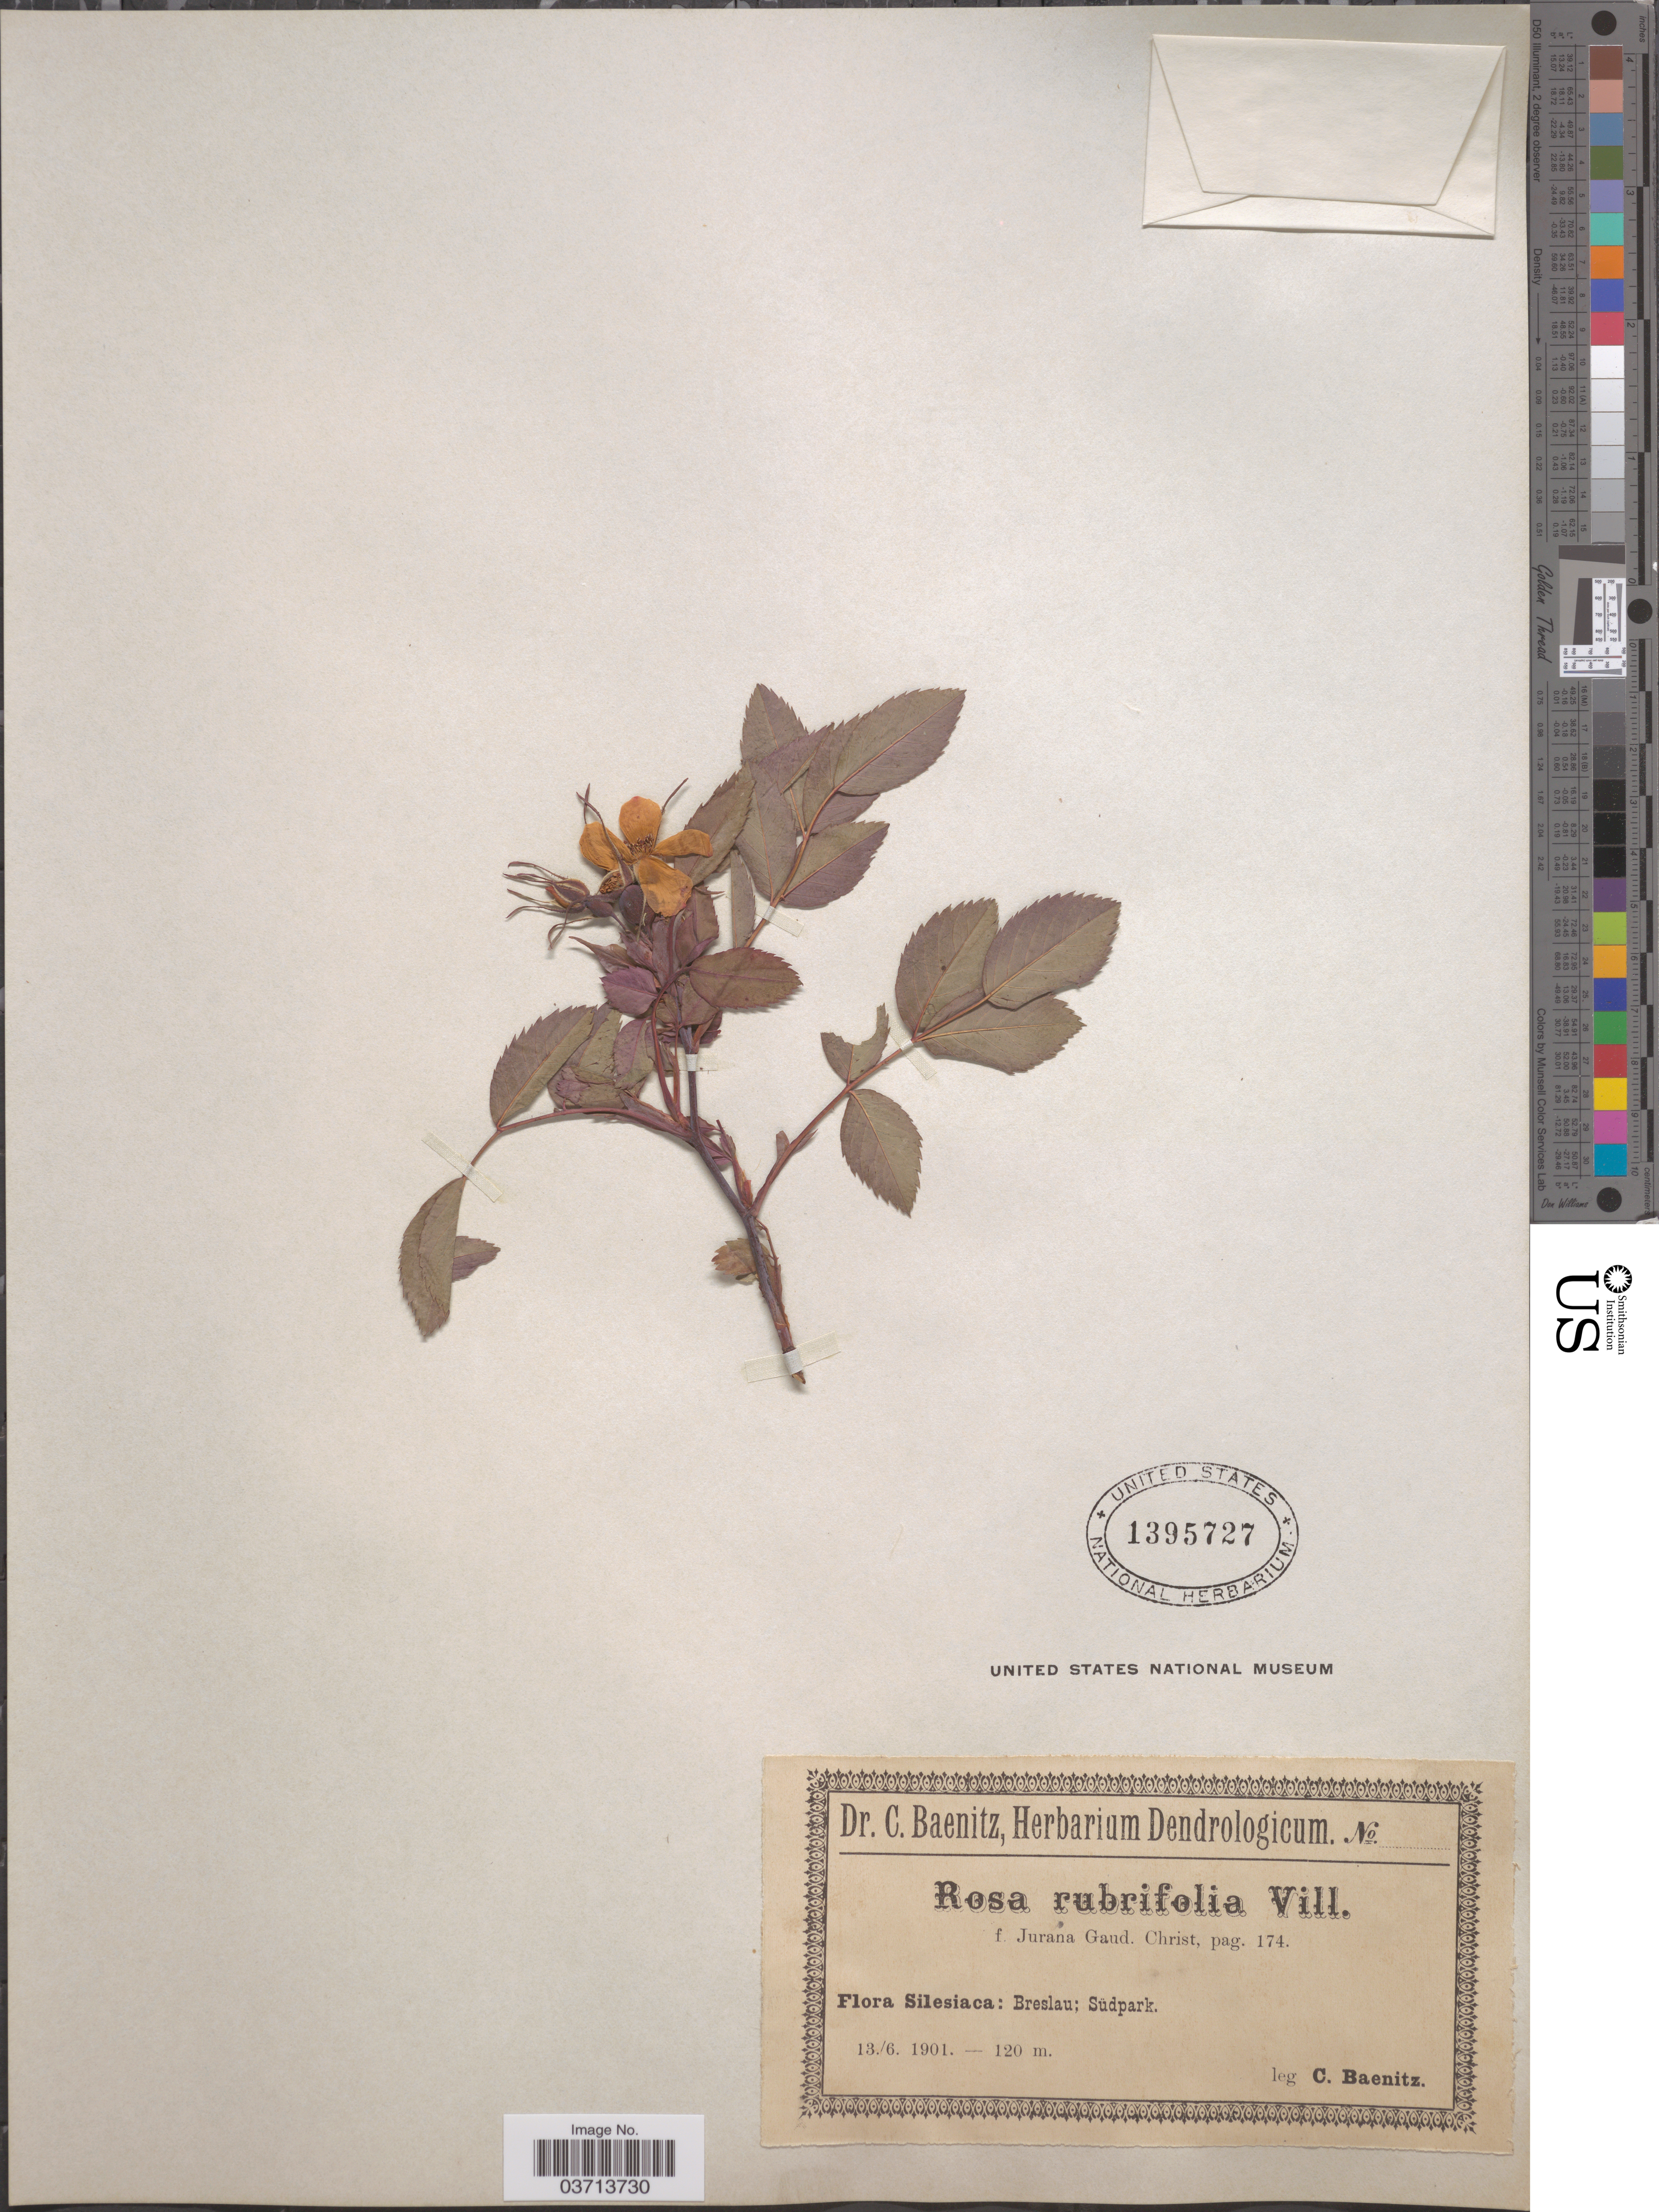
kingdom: Plantae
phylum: Tracheophyta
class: Magnoliopsida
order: Rosales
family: Rosaceae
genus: Rosa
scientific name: Rosa rubrifolia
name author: Vill.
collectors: C. G. Baenitz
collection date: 1901-06-13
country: Poland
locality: Silesiaca: Breslau; Südpark.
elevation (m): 120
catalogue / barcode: US 1395727